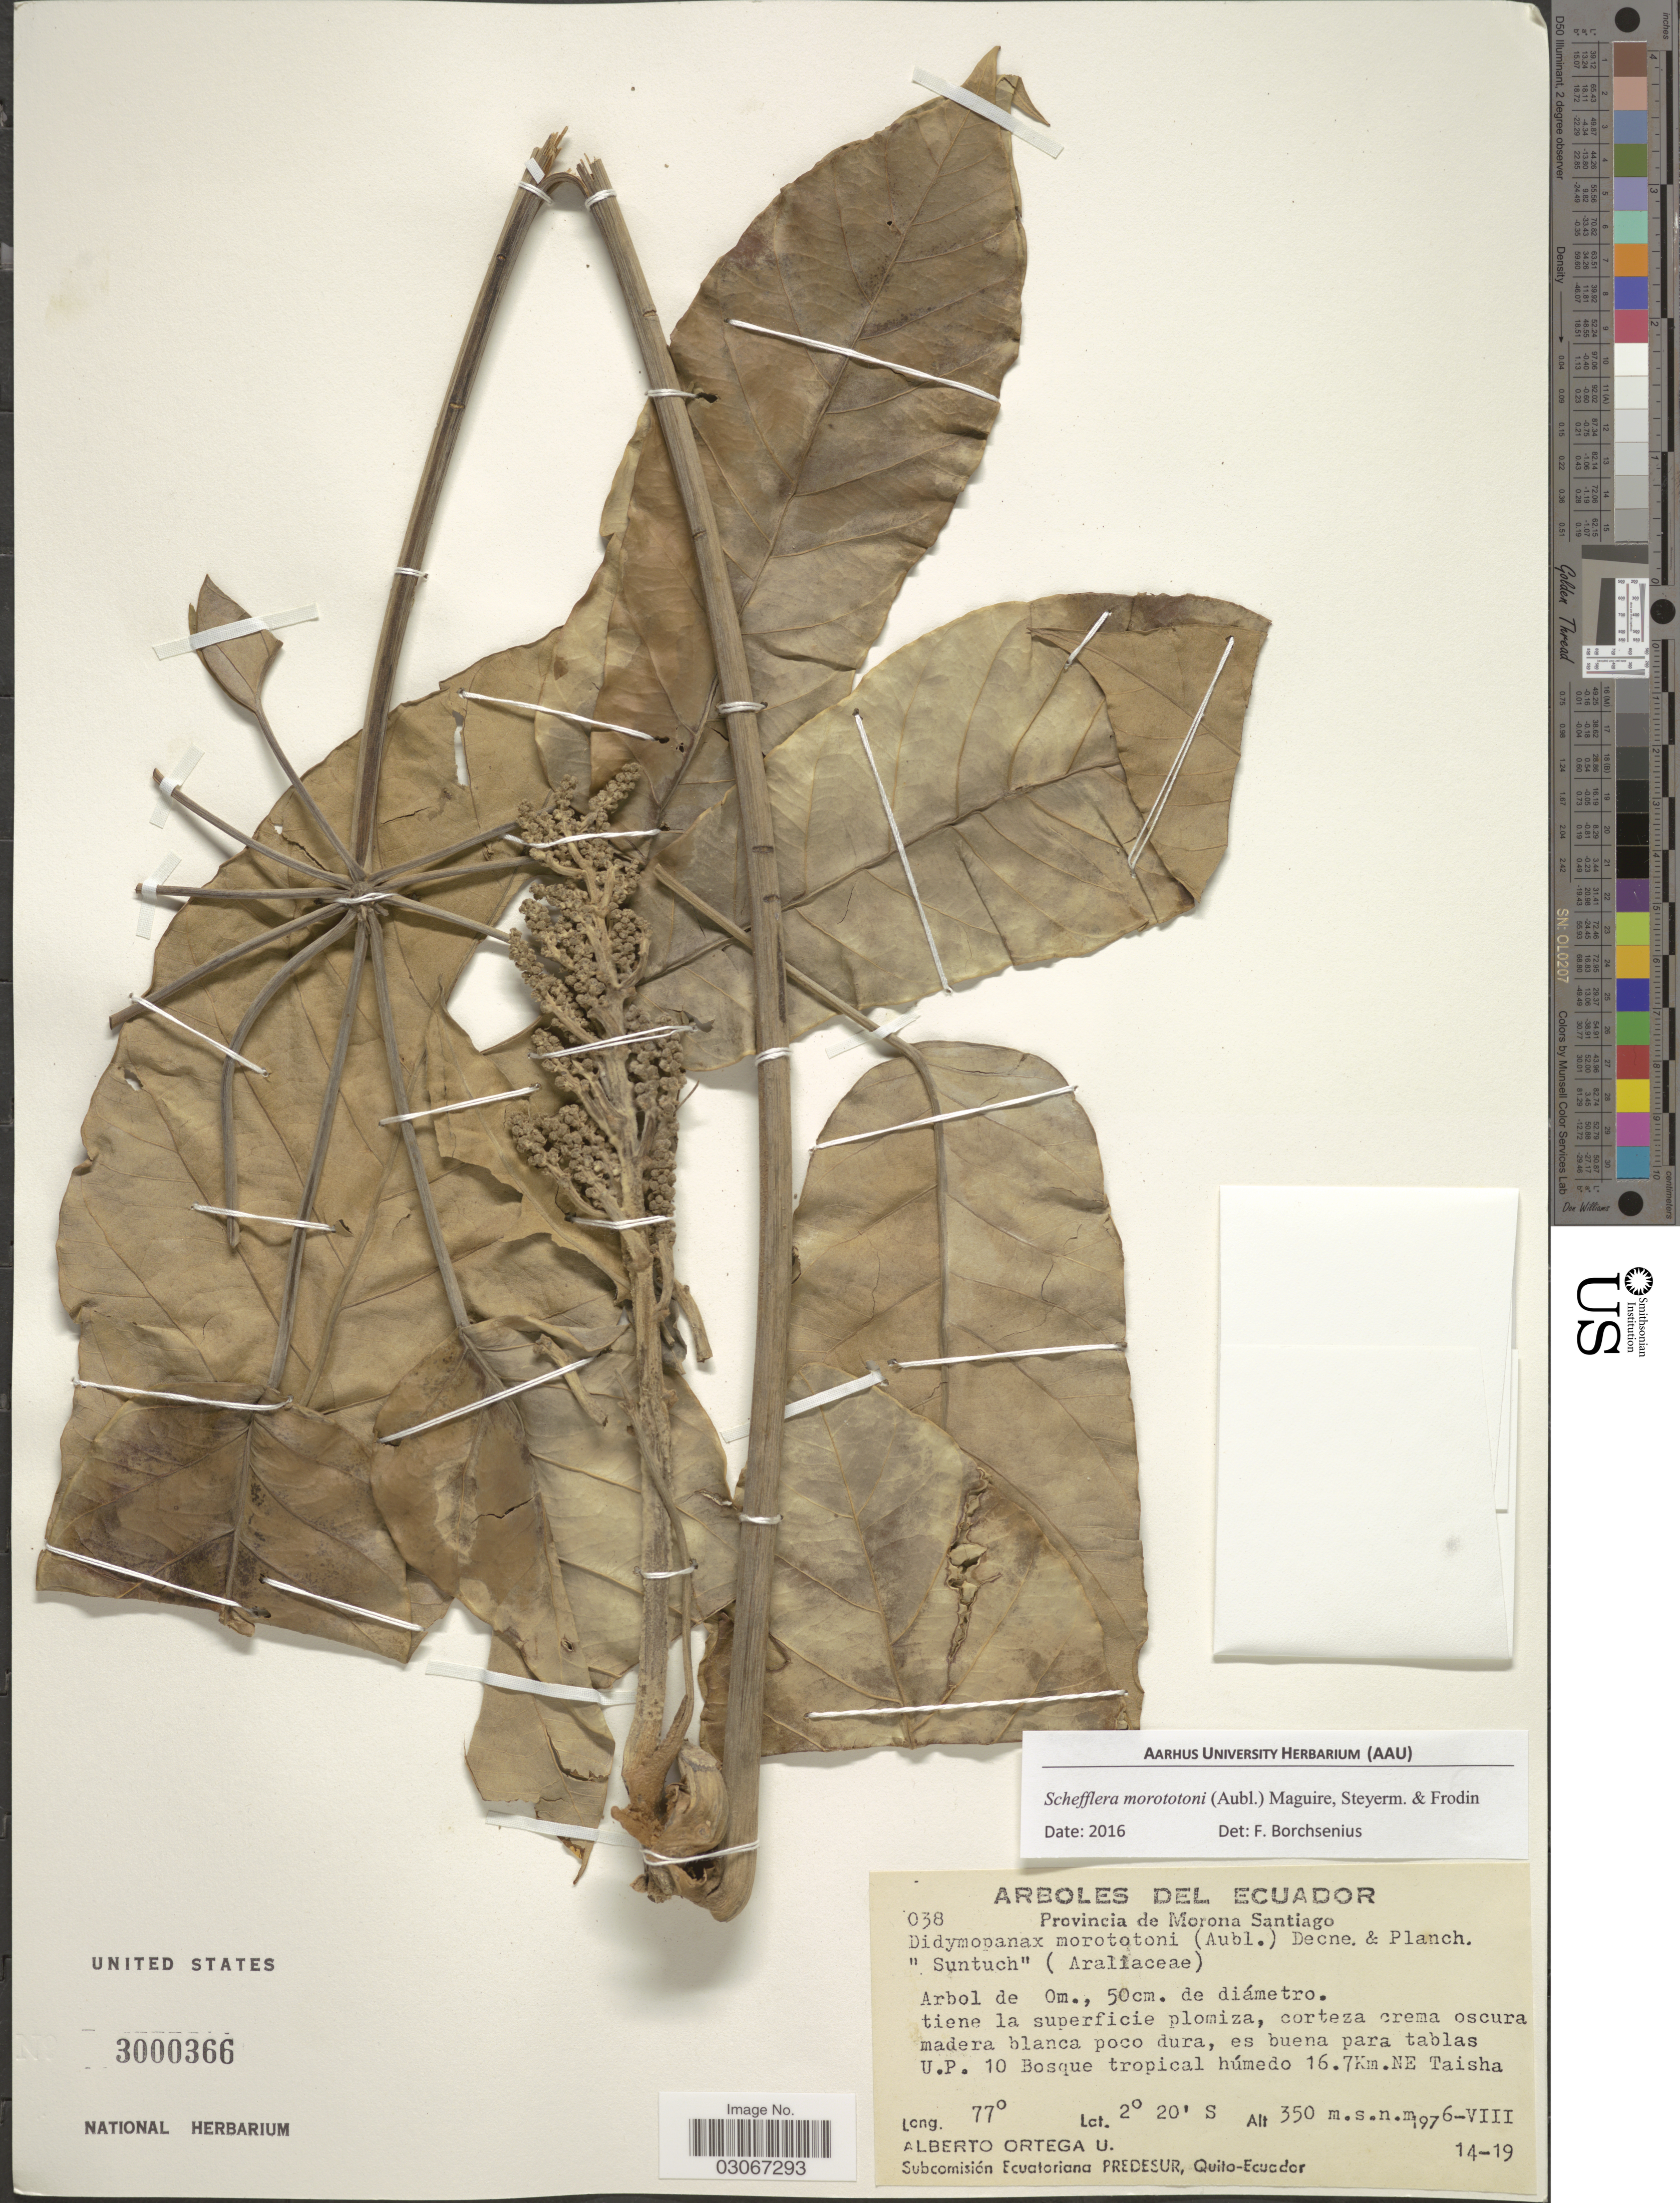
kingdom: Plantae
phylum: Tracheophyta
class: Magnoliopsida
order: Apiales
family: Araliaceae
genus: Schefflera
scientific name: Schefflera morototoni (Aubl.) Maguire, Steyerm. & Frodin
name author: (Aubl.) Maguire et al.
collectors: A. T. Ortega U.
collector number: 038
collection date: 1976-08-14/1976-08-19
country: Ecuador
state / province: Morona-Santiago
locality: U.P. 10 Boque tropical húmedo 16.7 Km. NE Taisha.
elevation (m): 350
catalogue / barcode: US 3000366